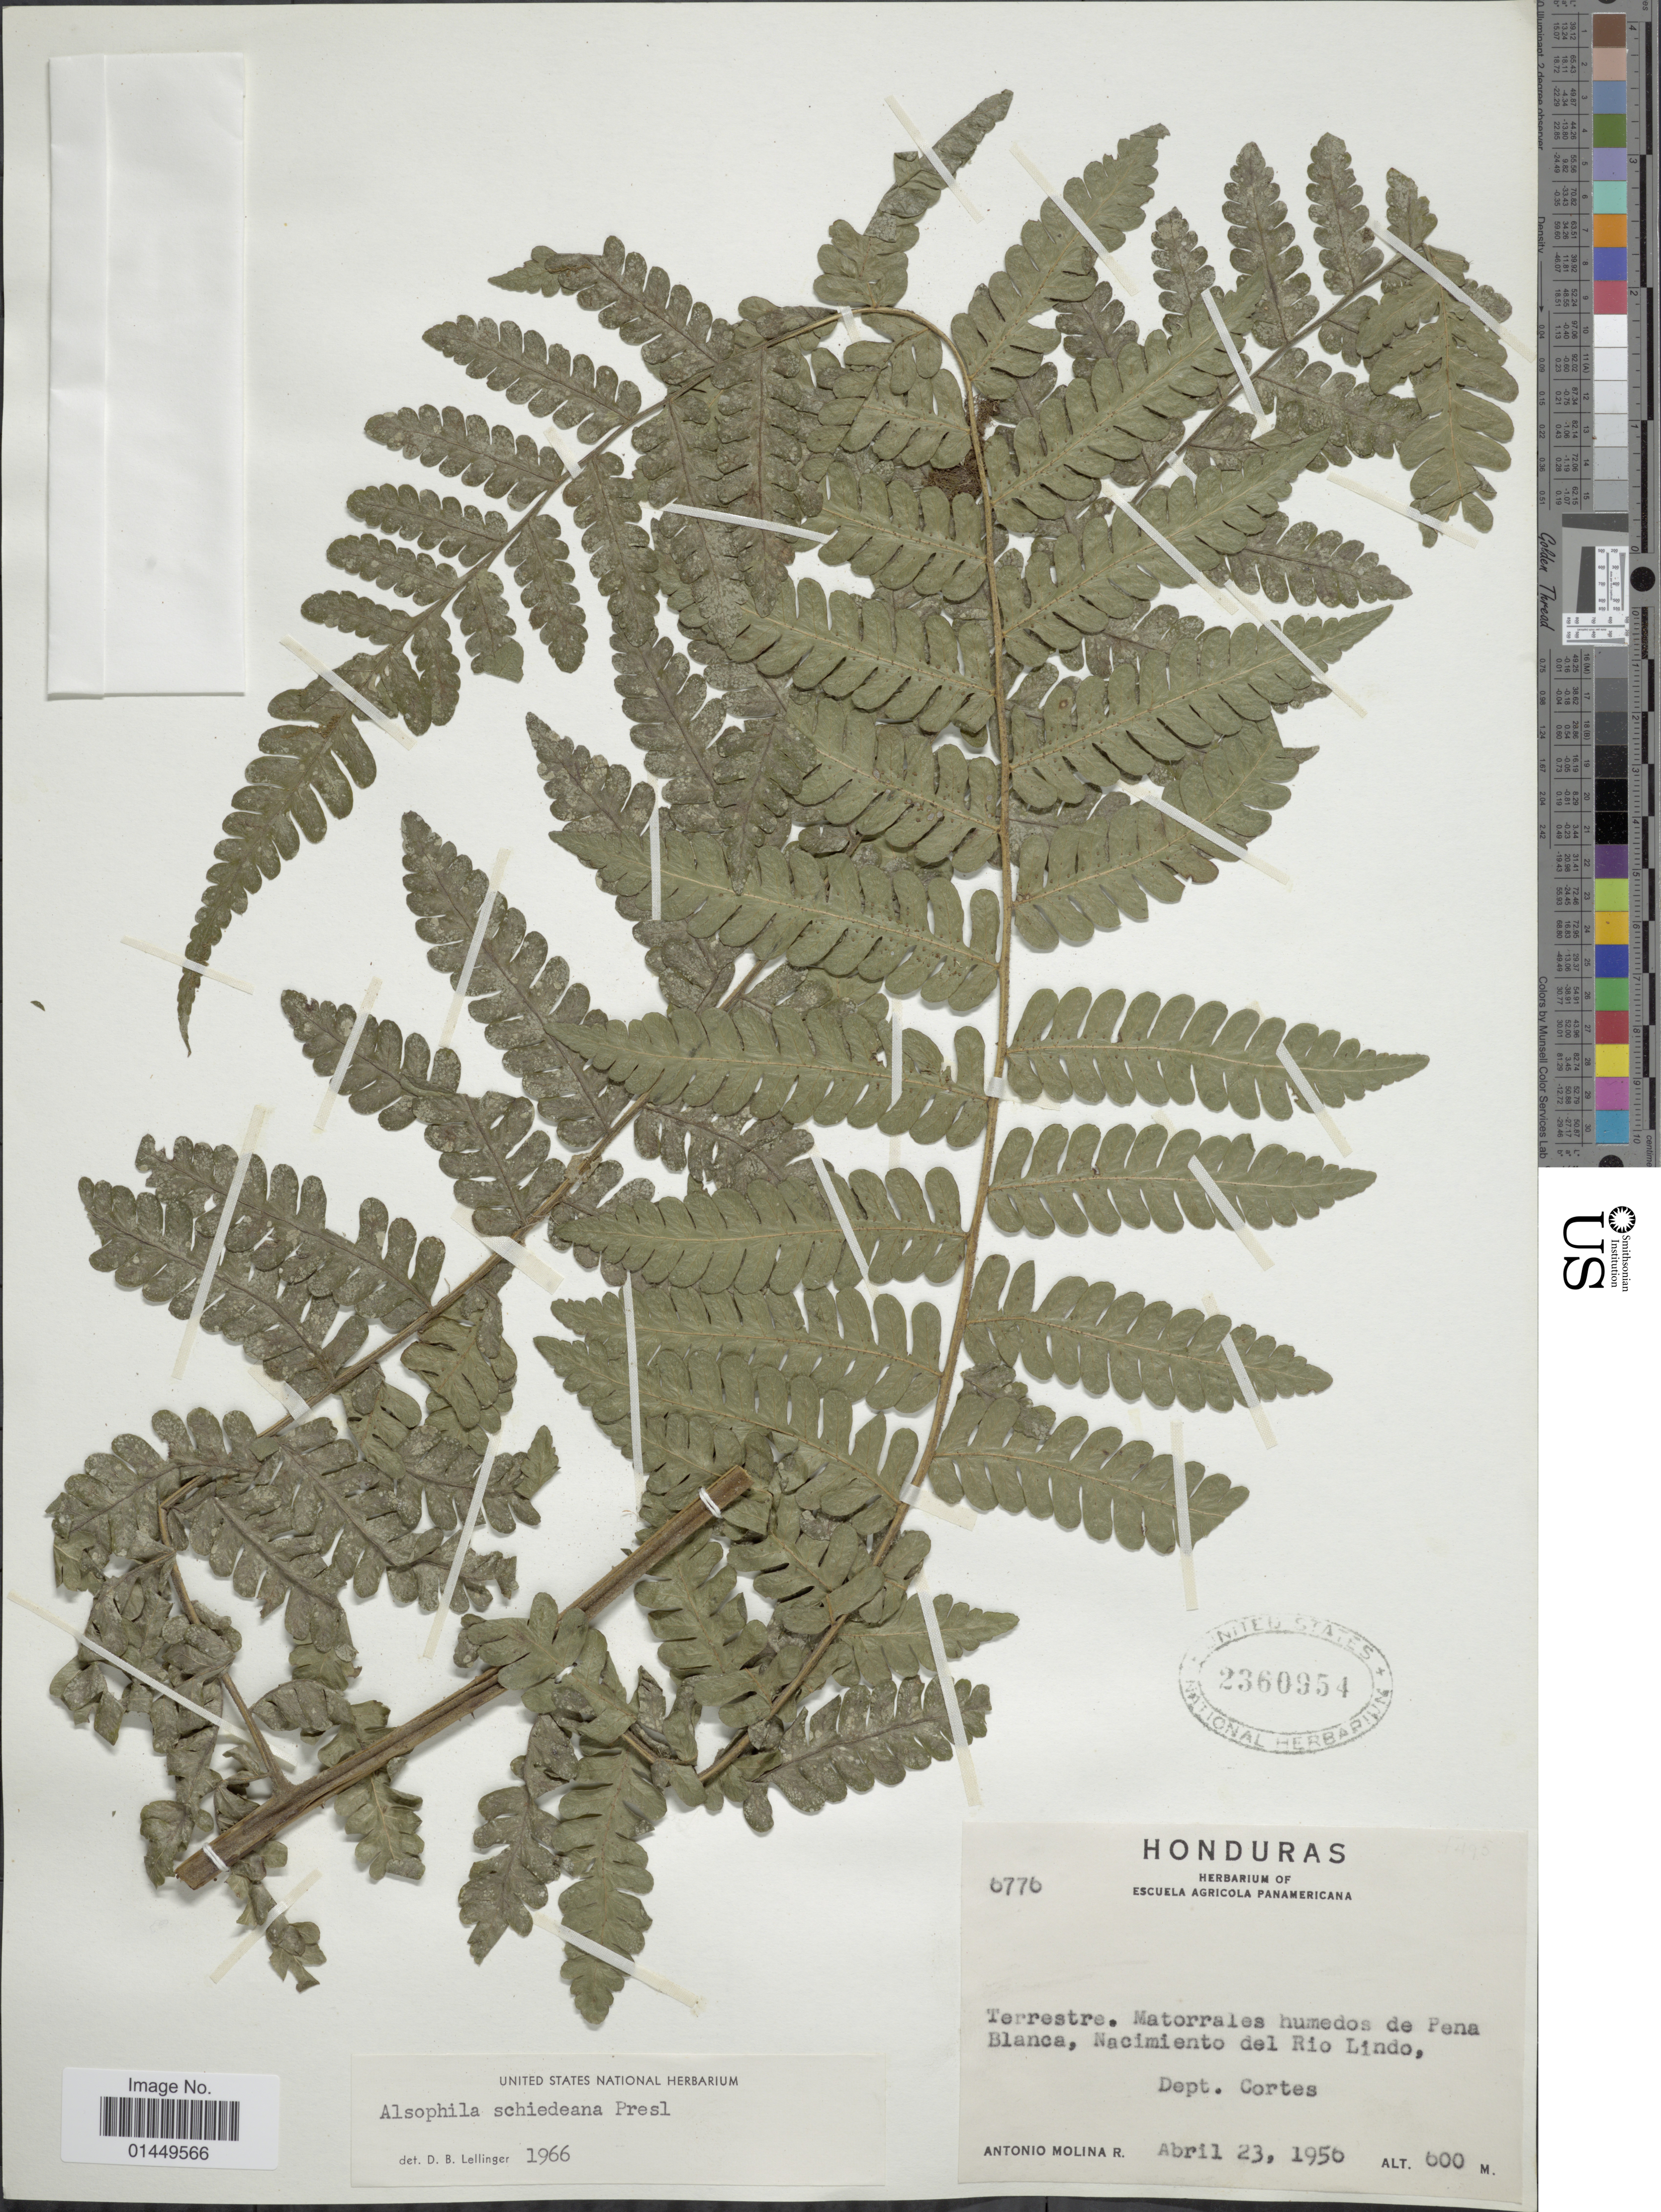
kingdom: Plantae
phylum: Tracheophyta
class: Polypodiopsida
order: Cyatheales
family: Cyatheaceae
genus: Cyathea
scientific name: Cyathea schiedeana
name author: (C. Presl) Domin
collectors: A. Molina R.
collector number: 6776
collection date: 1956-04-23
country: Honduras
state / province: Cortés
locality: Terreste, Matorrales humedos de Pena Blanca, Nacimiento del Rio Lindo, Dept. Cortes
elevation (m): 600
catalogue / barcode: US 2360954